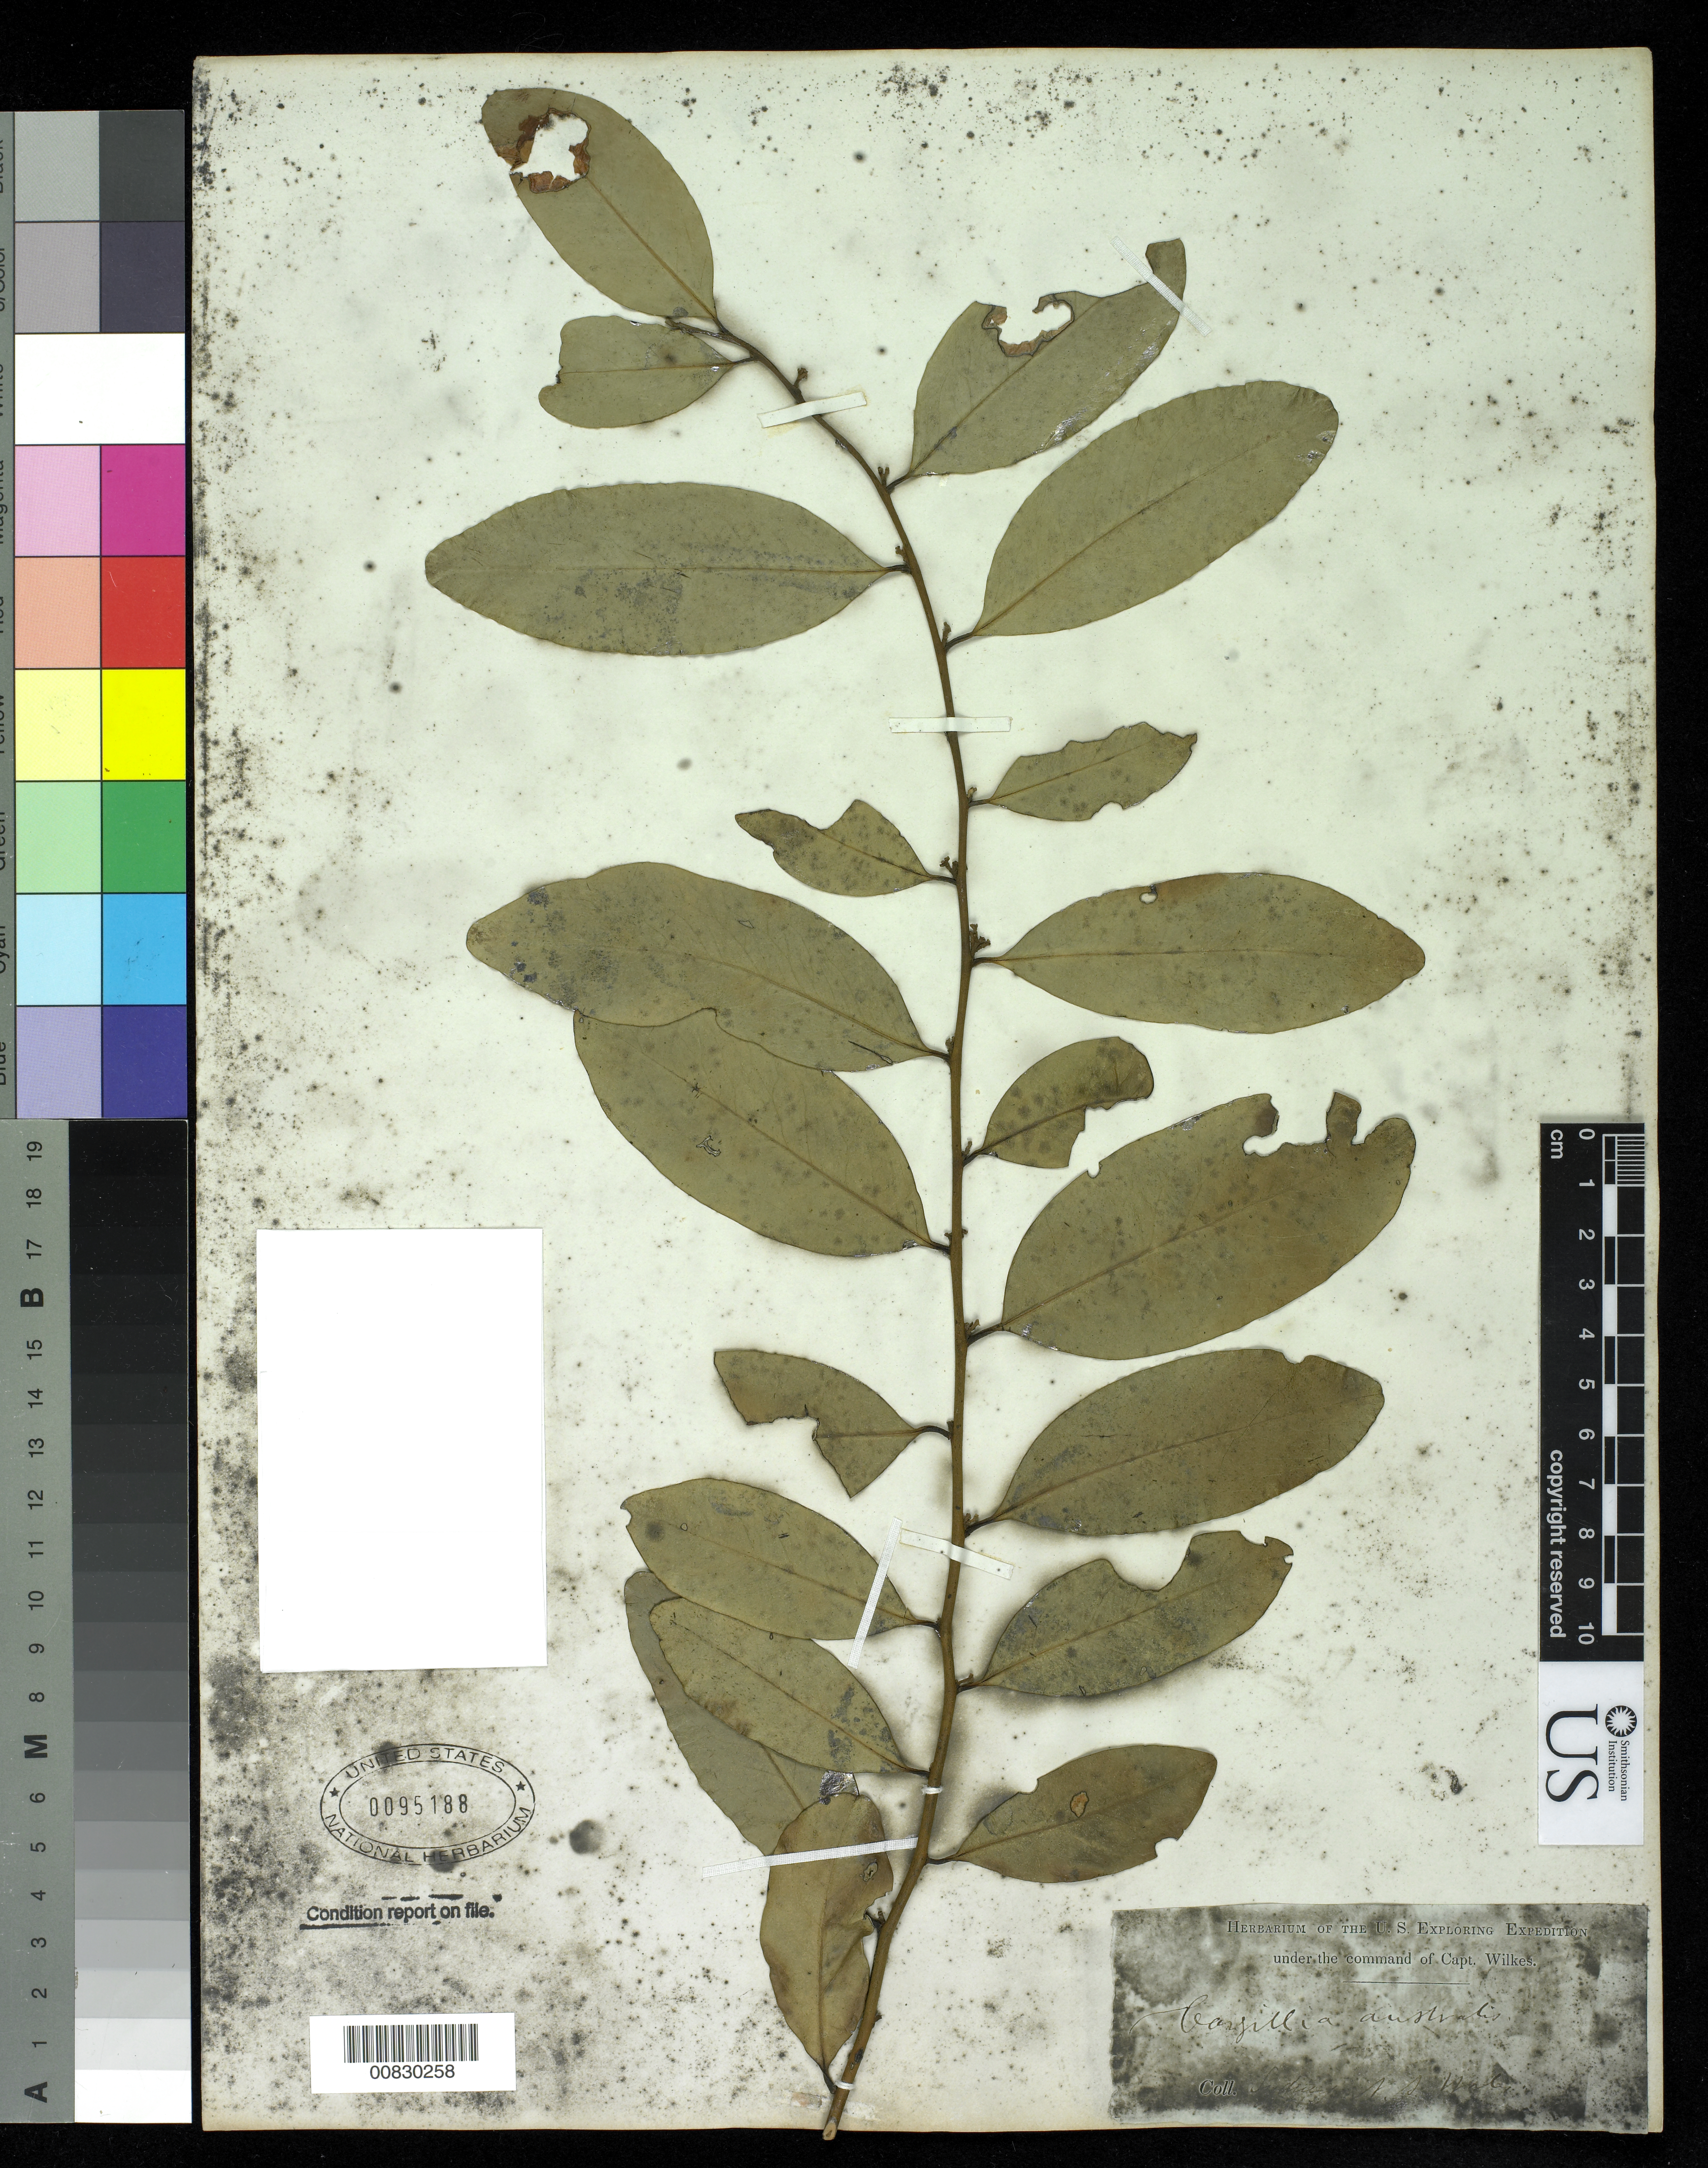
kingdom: Plantae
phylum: Tracheophyta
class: Magnoliopsida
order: Ericales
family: Ebenaceae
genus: Diospyros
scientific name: Diospyros australis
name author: (R. Br.) F.M. Bailey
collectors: Wilkes Explor. Exped.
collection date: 1838/1842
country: Australia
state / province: New South Wales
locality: Sydney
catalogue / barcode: US 95188